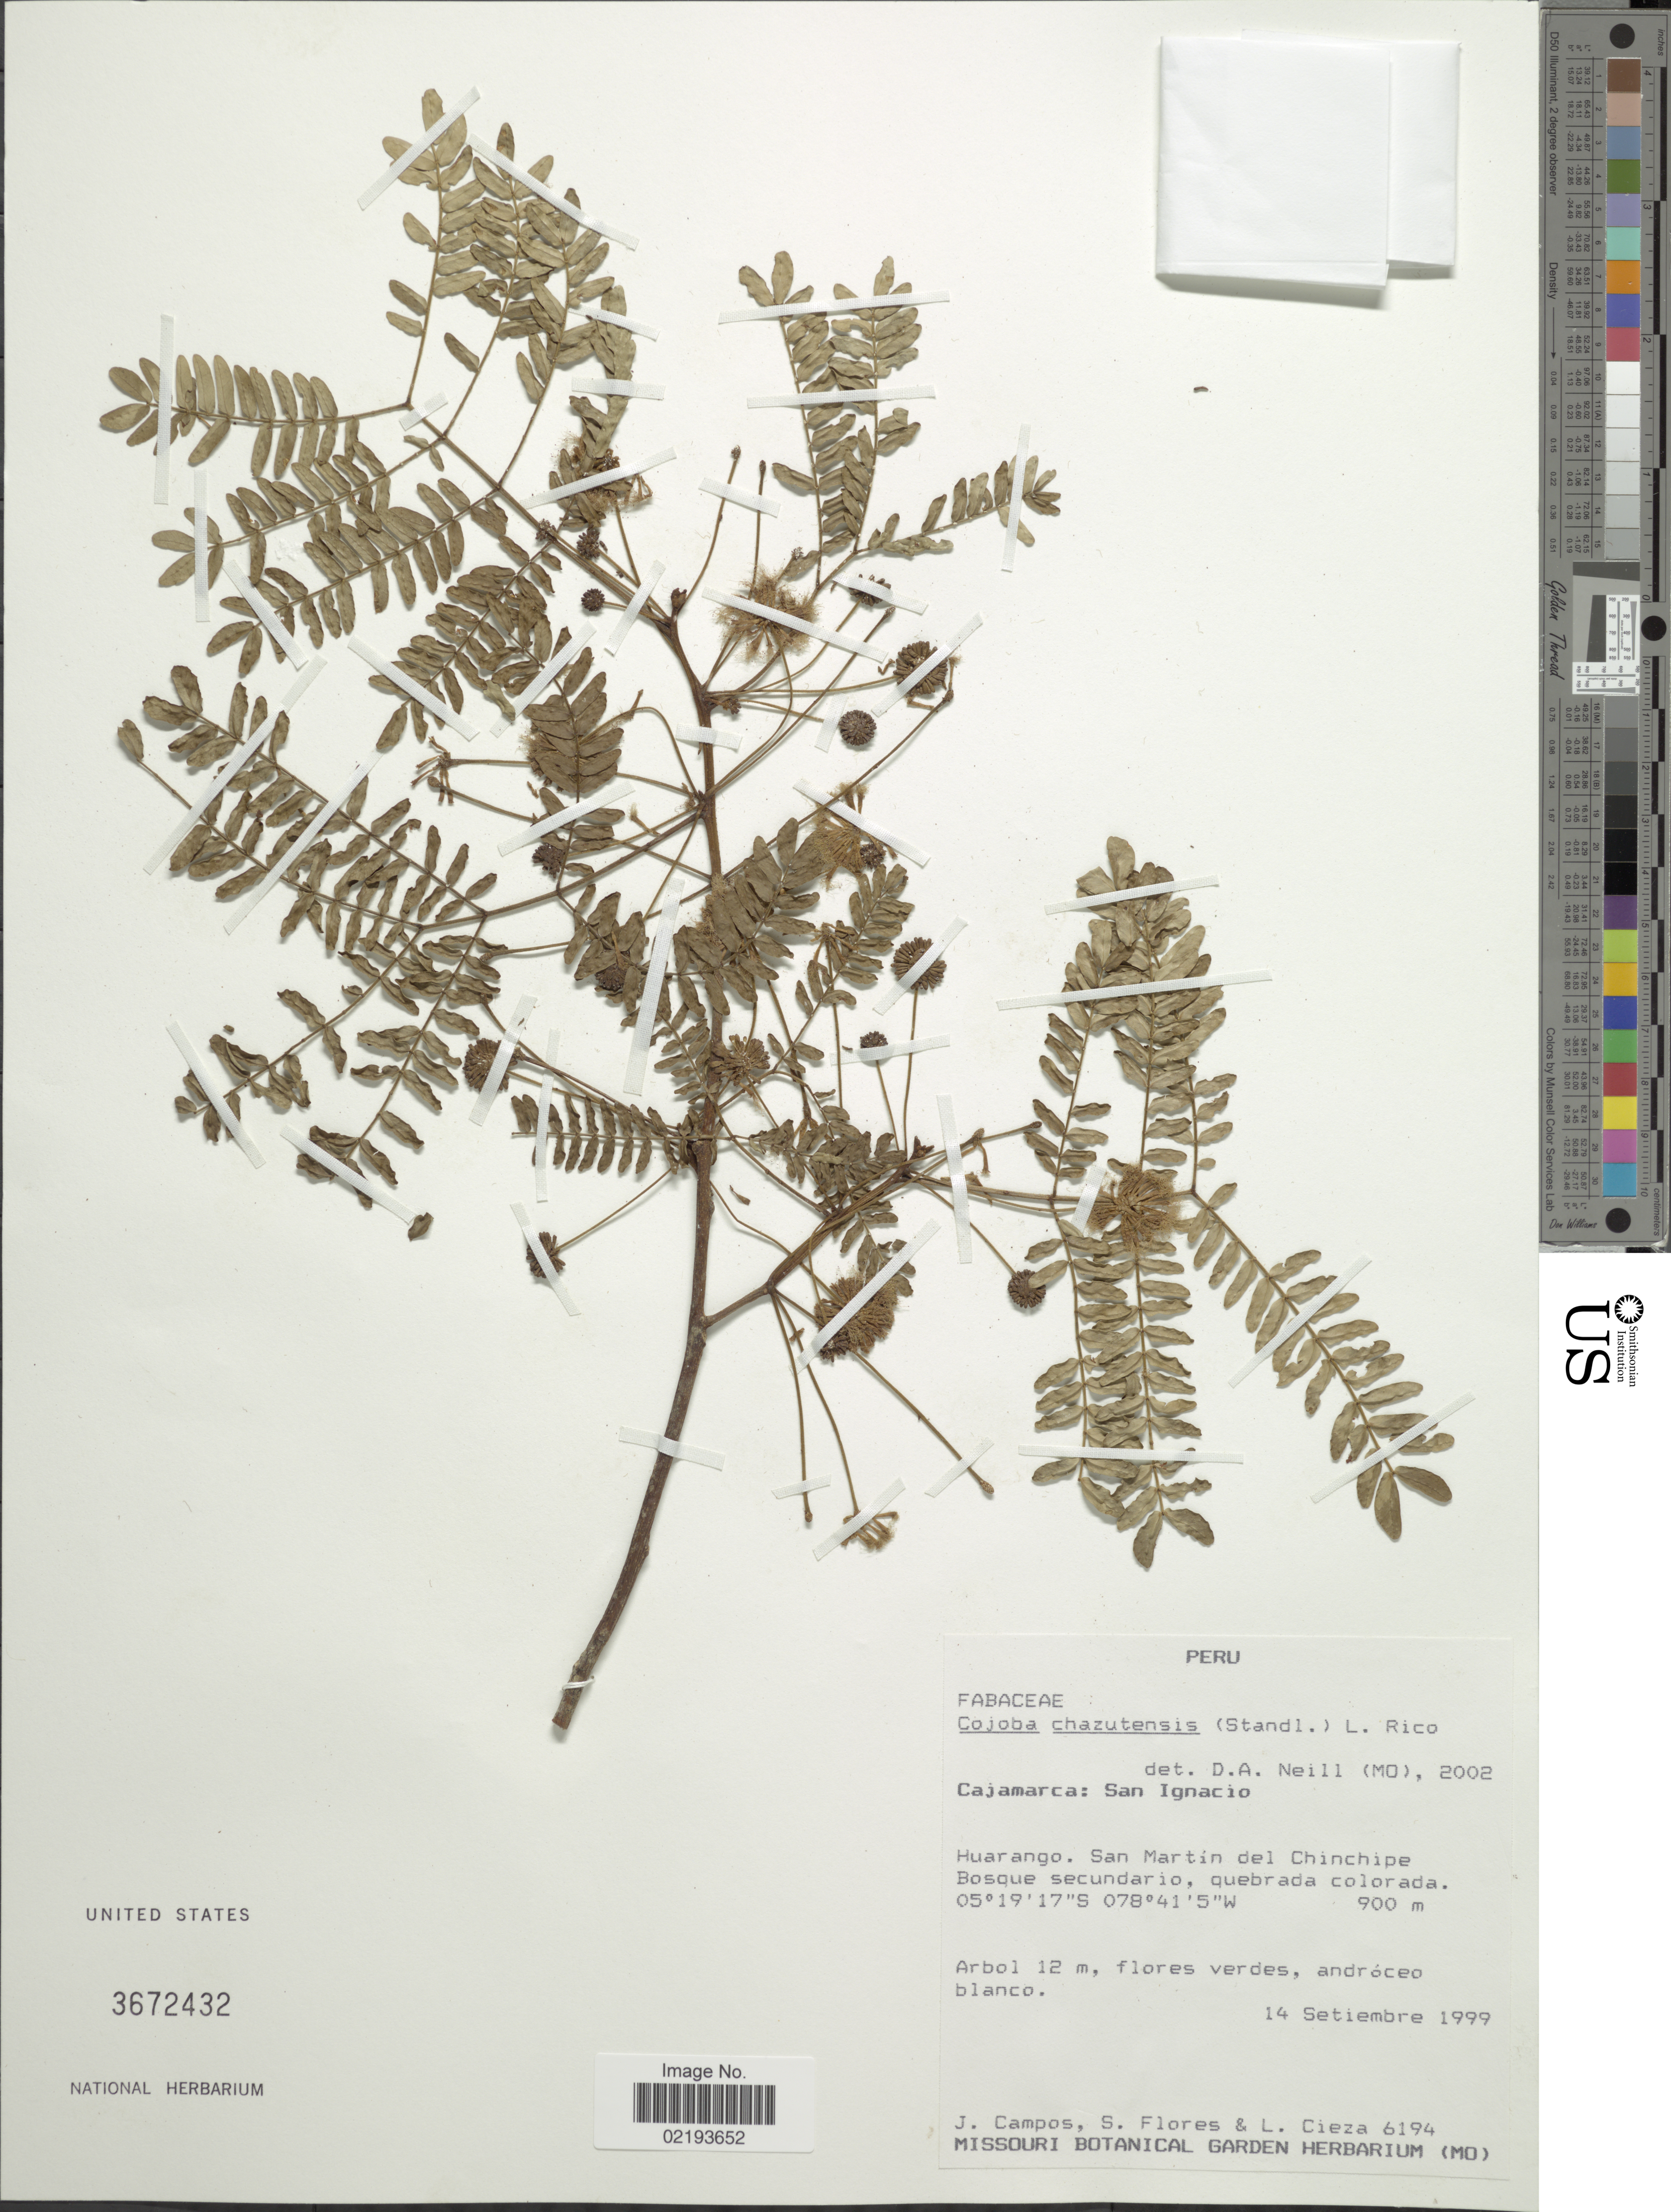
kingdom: Plantae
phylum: Tracheophyta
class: Magnoliopsida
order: Fabales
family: Fabaceae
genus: Cojoba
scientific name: Cojoba chazutensis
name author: (Standl.) L. Rico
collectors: J. Campos, M. Flores & L. Cieza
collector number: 6194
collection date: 1999-09-14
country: Peru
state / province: Cajamarca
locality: San Ignacio, Huarango. San Martín del Chinchipe Bosque secundario, quebrada colorada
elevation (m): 900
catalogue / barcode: US 3672432